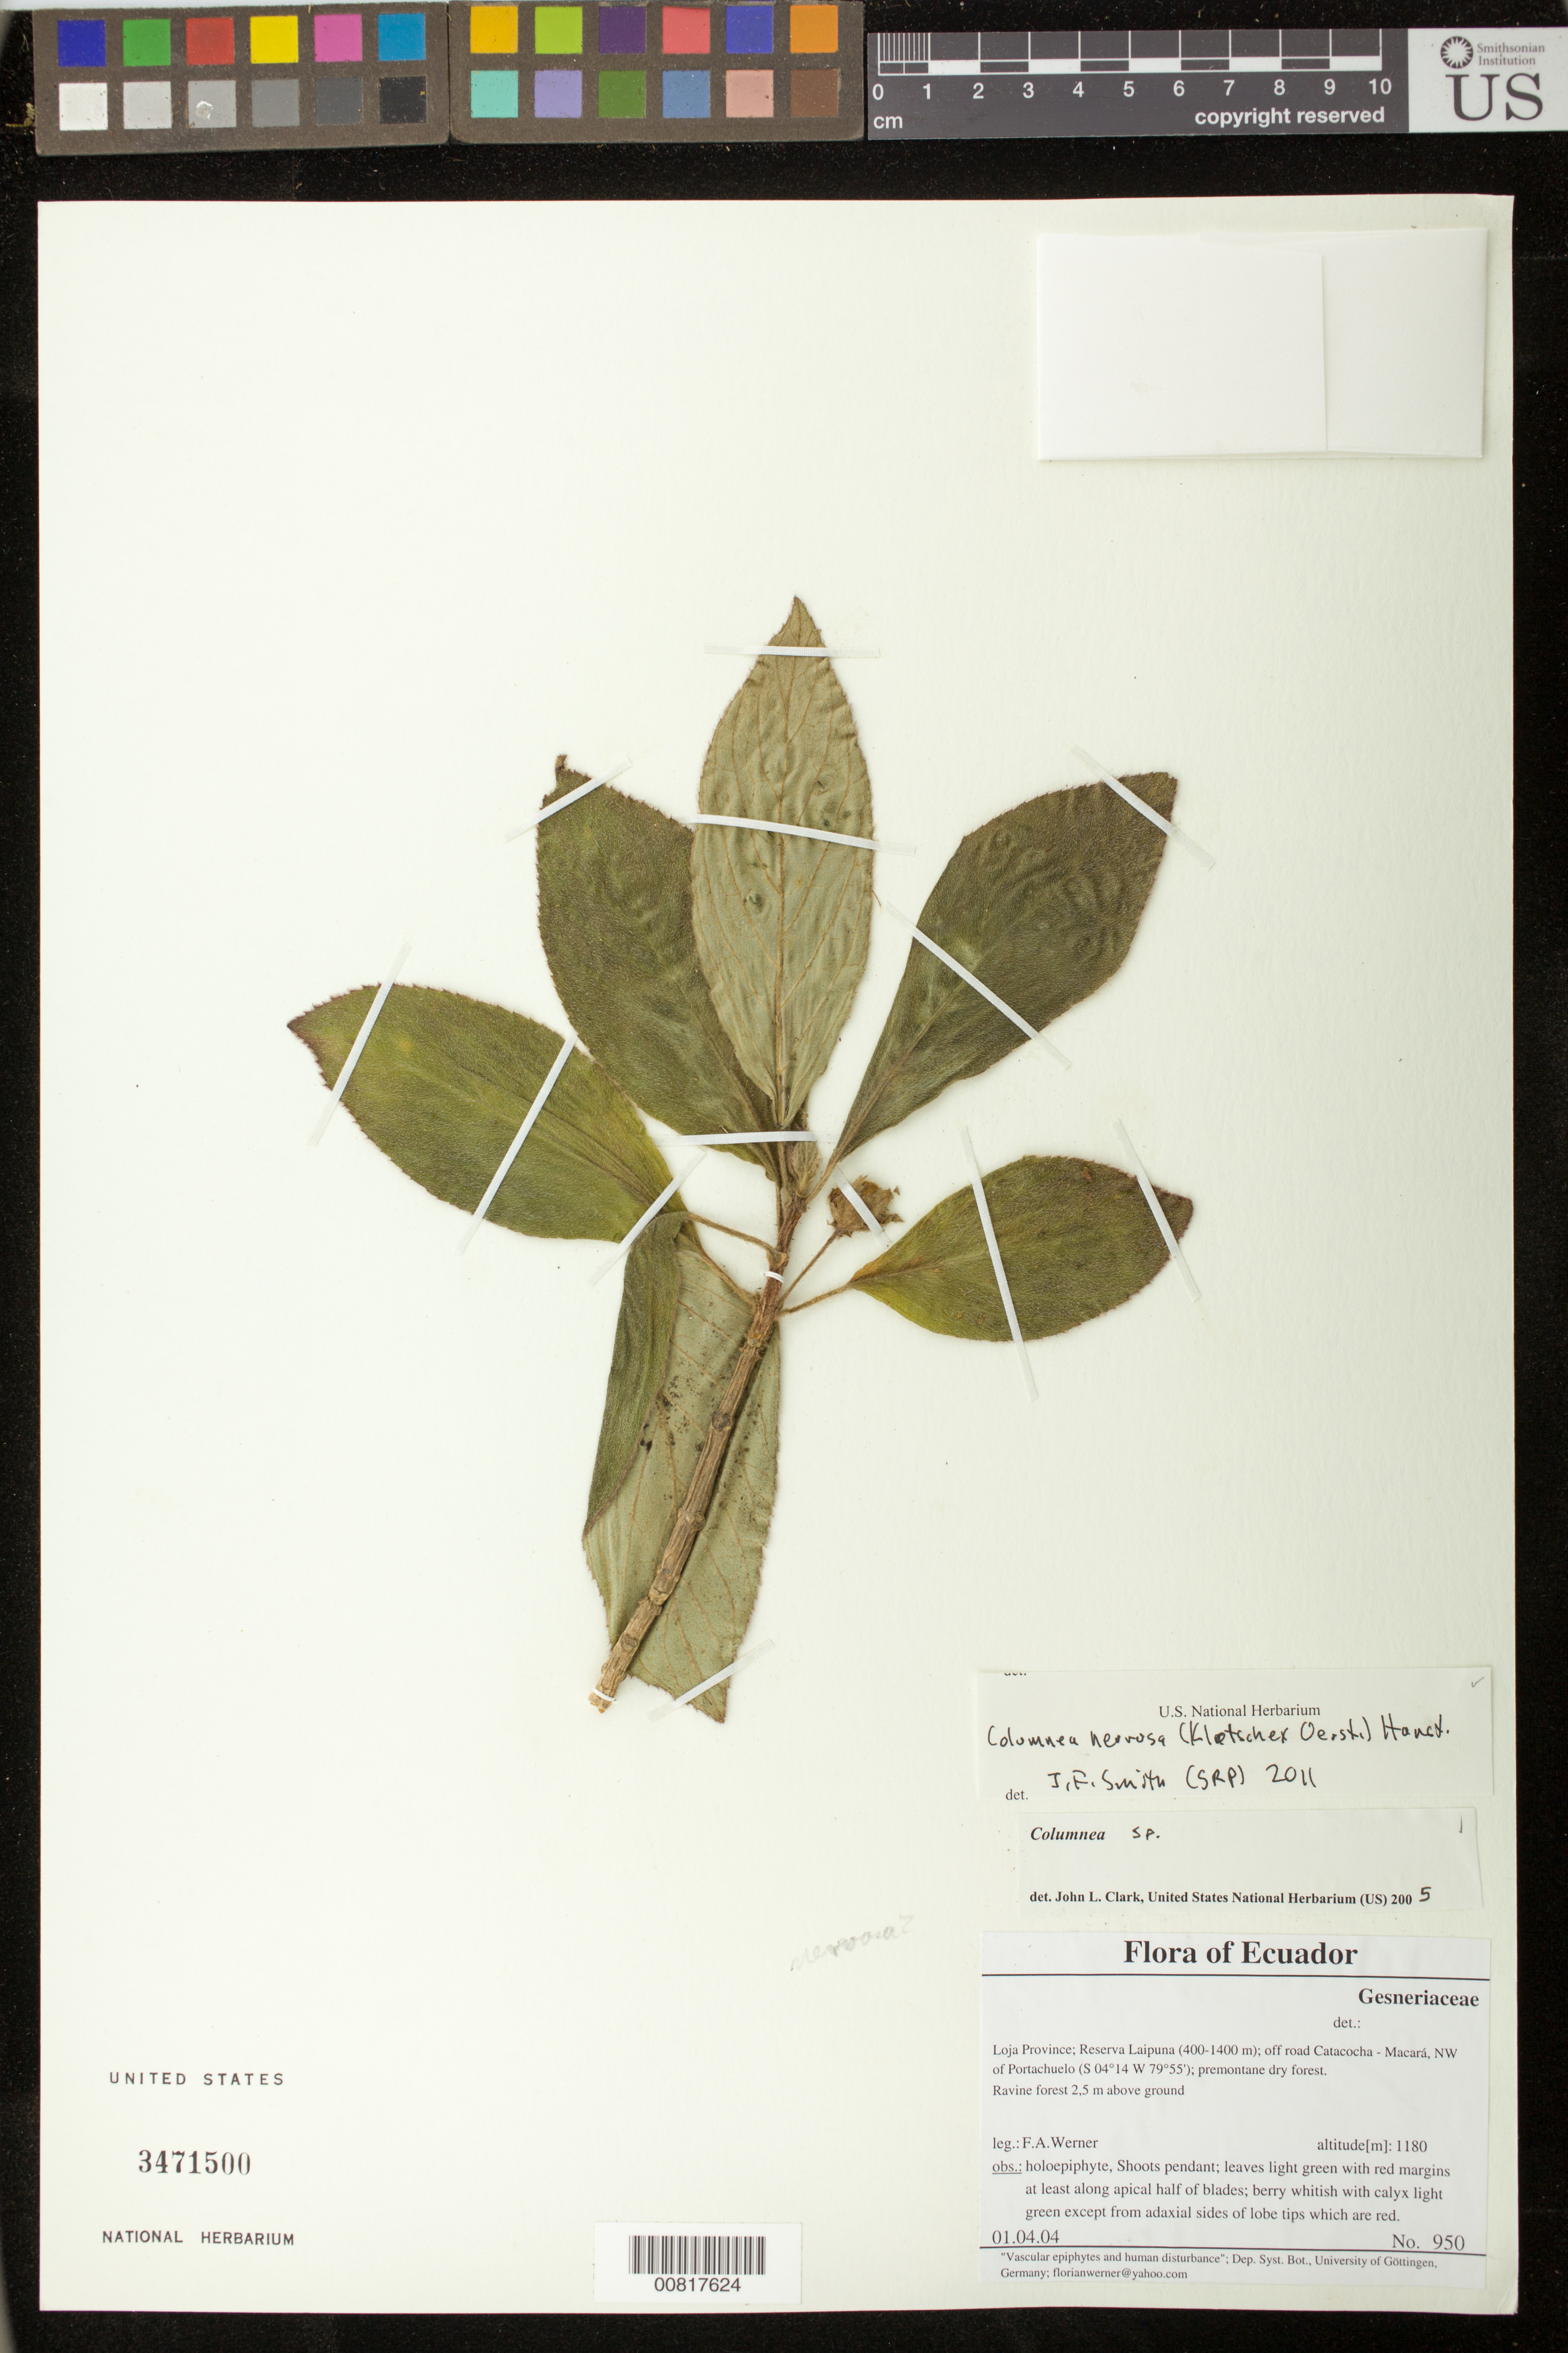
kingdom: Plantae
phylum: Tracheophyta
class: Magnoliopsida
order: Lamiales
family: Gesneriaceae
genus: Columnea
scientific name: Columnea nervosa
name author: (Klotzsch ex Oerst.) Hanst.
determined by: Smith, J. F.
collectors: F. Werner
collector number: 950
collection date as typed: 01 Apr 2004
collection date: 2004-04-01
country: Ecuador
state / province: Loja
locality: Reserva Laipuna; off road Catacocha-Macará, NW of Portachuelo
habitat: Premontane dry forest; ravine forest 2,5 m above ground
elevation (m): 1180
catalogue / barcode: US 3471500